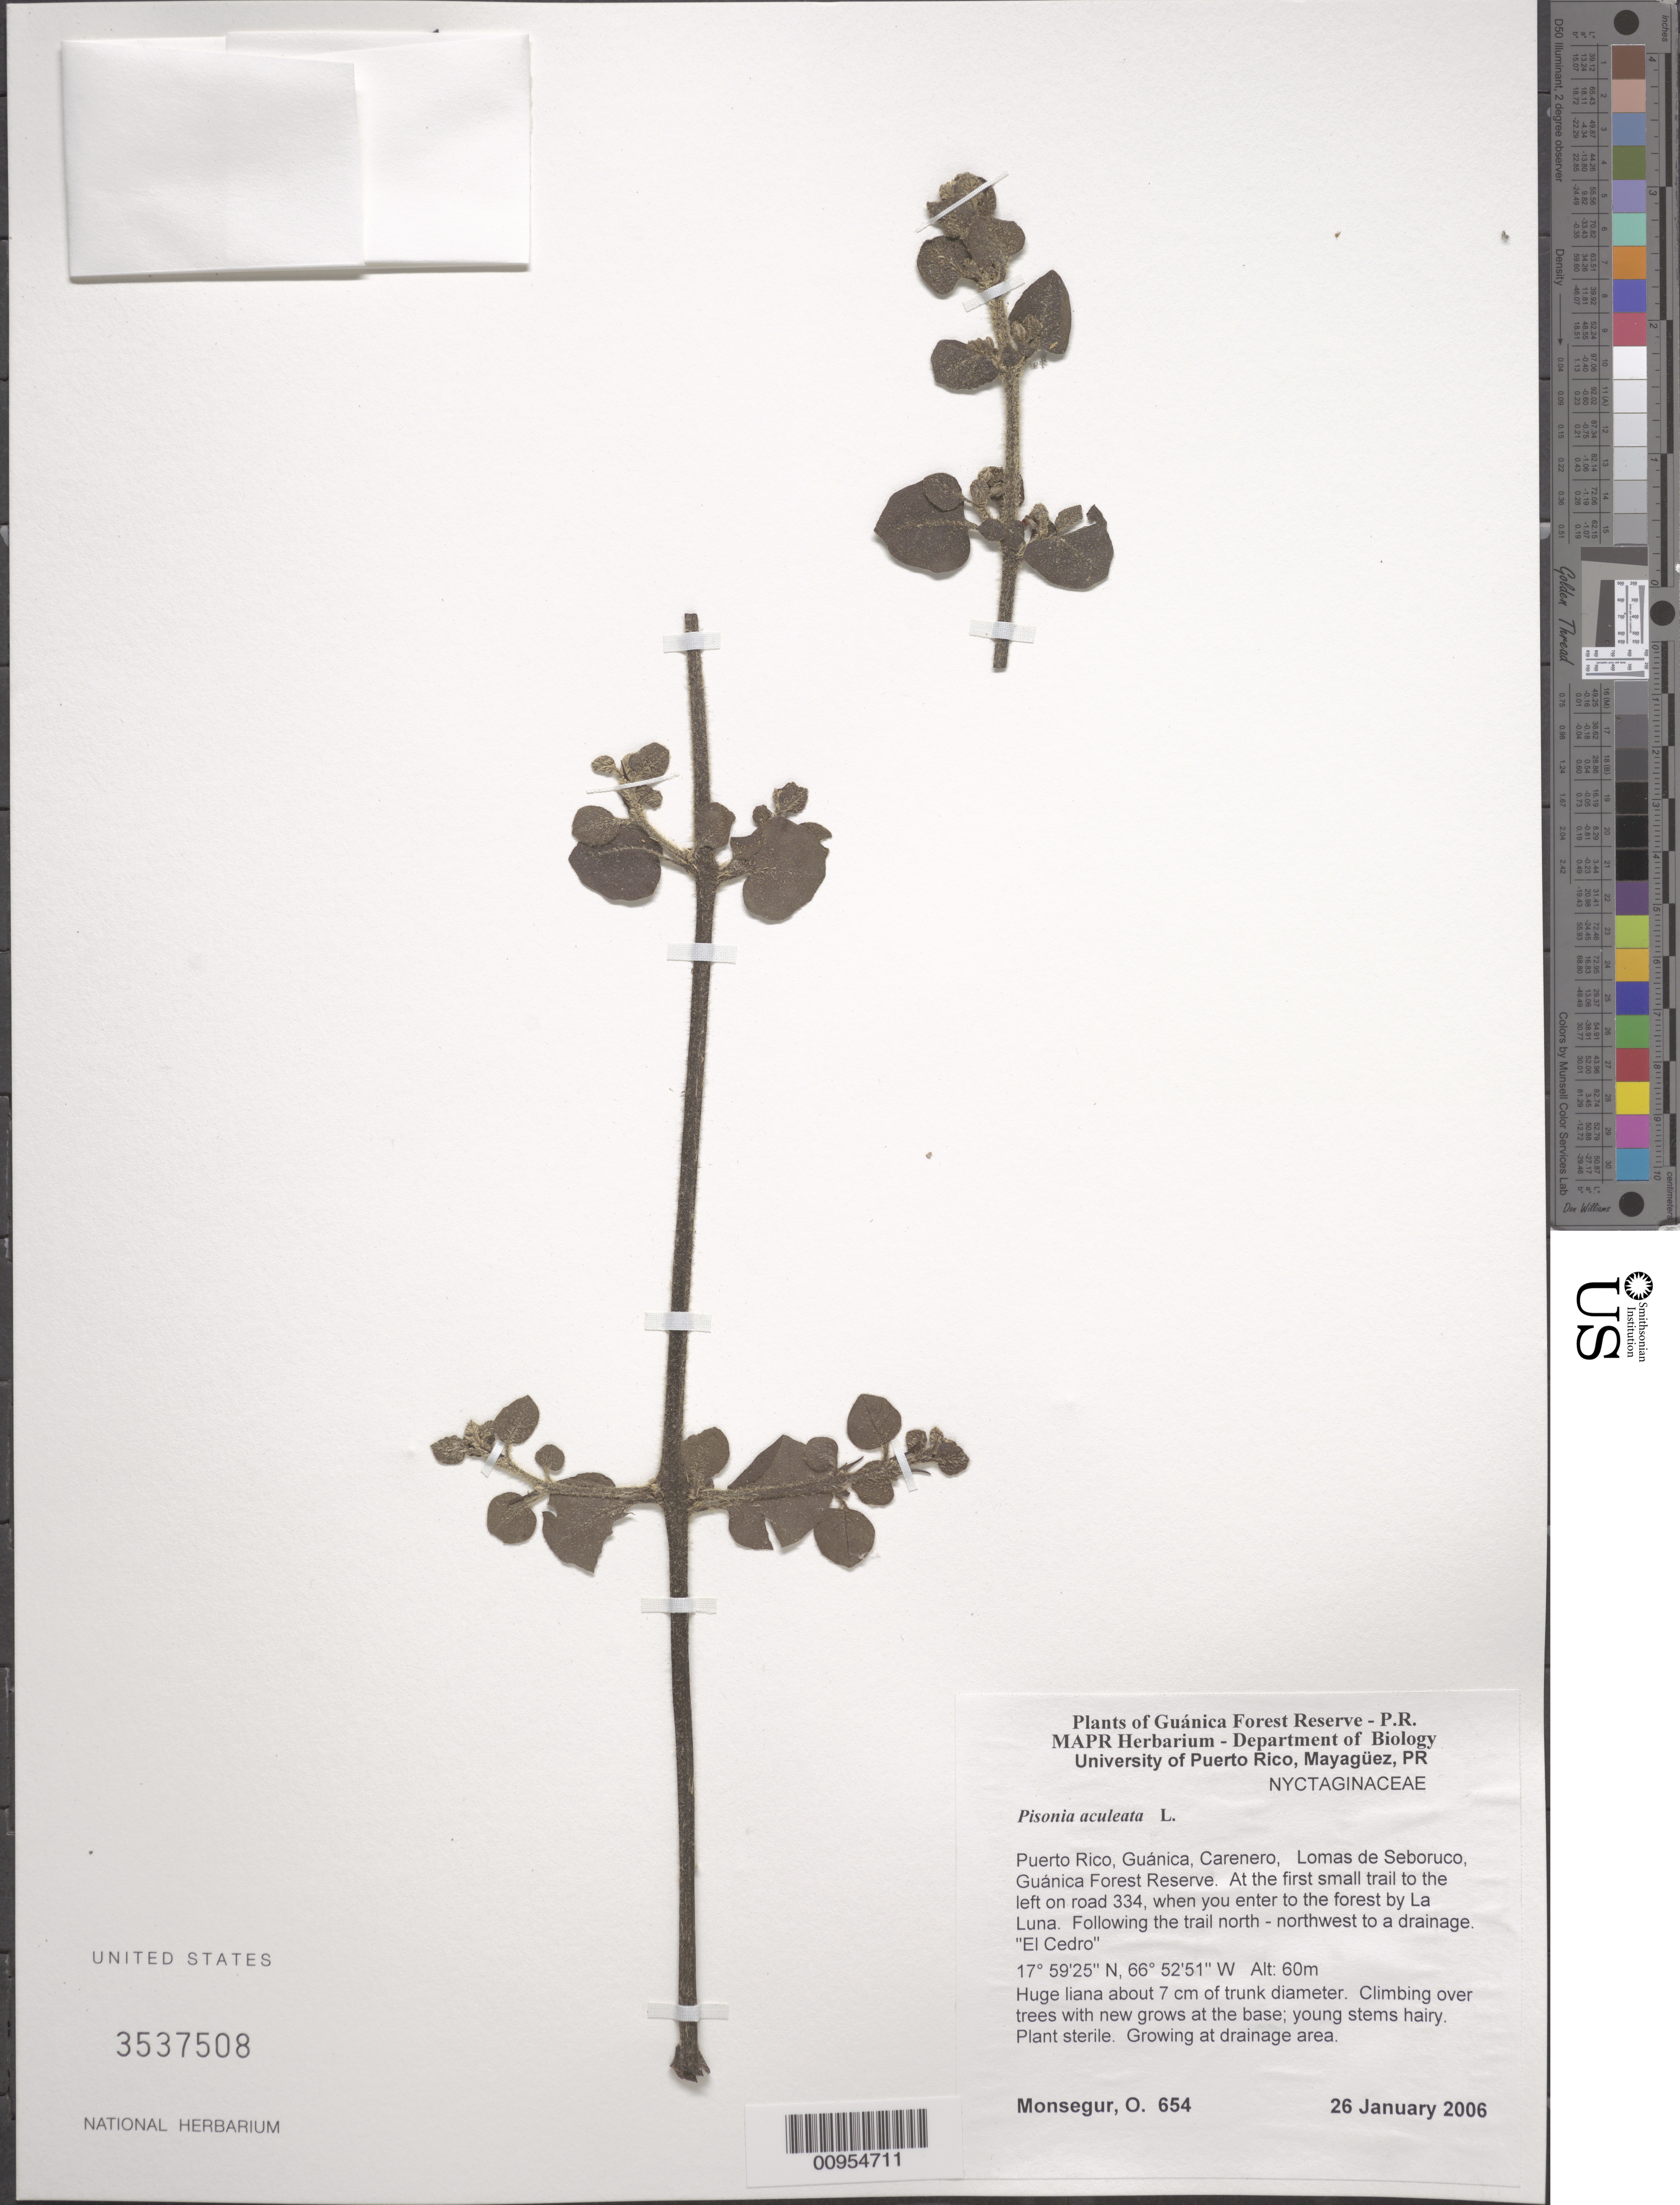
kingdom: Plantae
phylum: Tracheophyta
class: Magnoliopsida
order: Caryophyllales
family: Nyctaginaceae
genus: Pisonia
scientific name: Pisonia aculeata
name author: L.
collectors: O. Monsegur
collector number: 654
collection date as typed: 26 Jan 2006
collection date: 2006-01-26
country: Puerto Rico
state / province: Guánica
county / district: Carenero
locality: Guánica Forest Reserve. Lomas de Seboruco, from road 334, taking Ojo de Agua Trail to the south.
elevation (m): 60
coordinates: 17.5925, 66.525144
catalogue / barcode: US 3537508